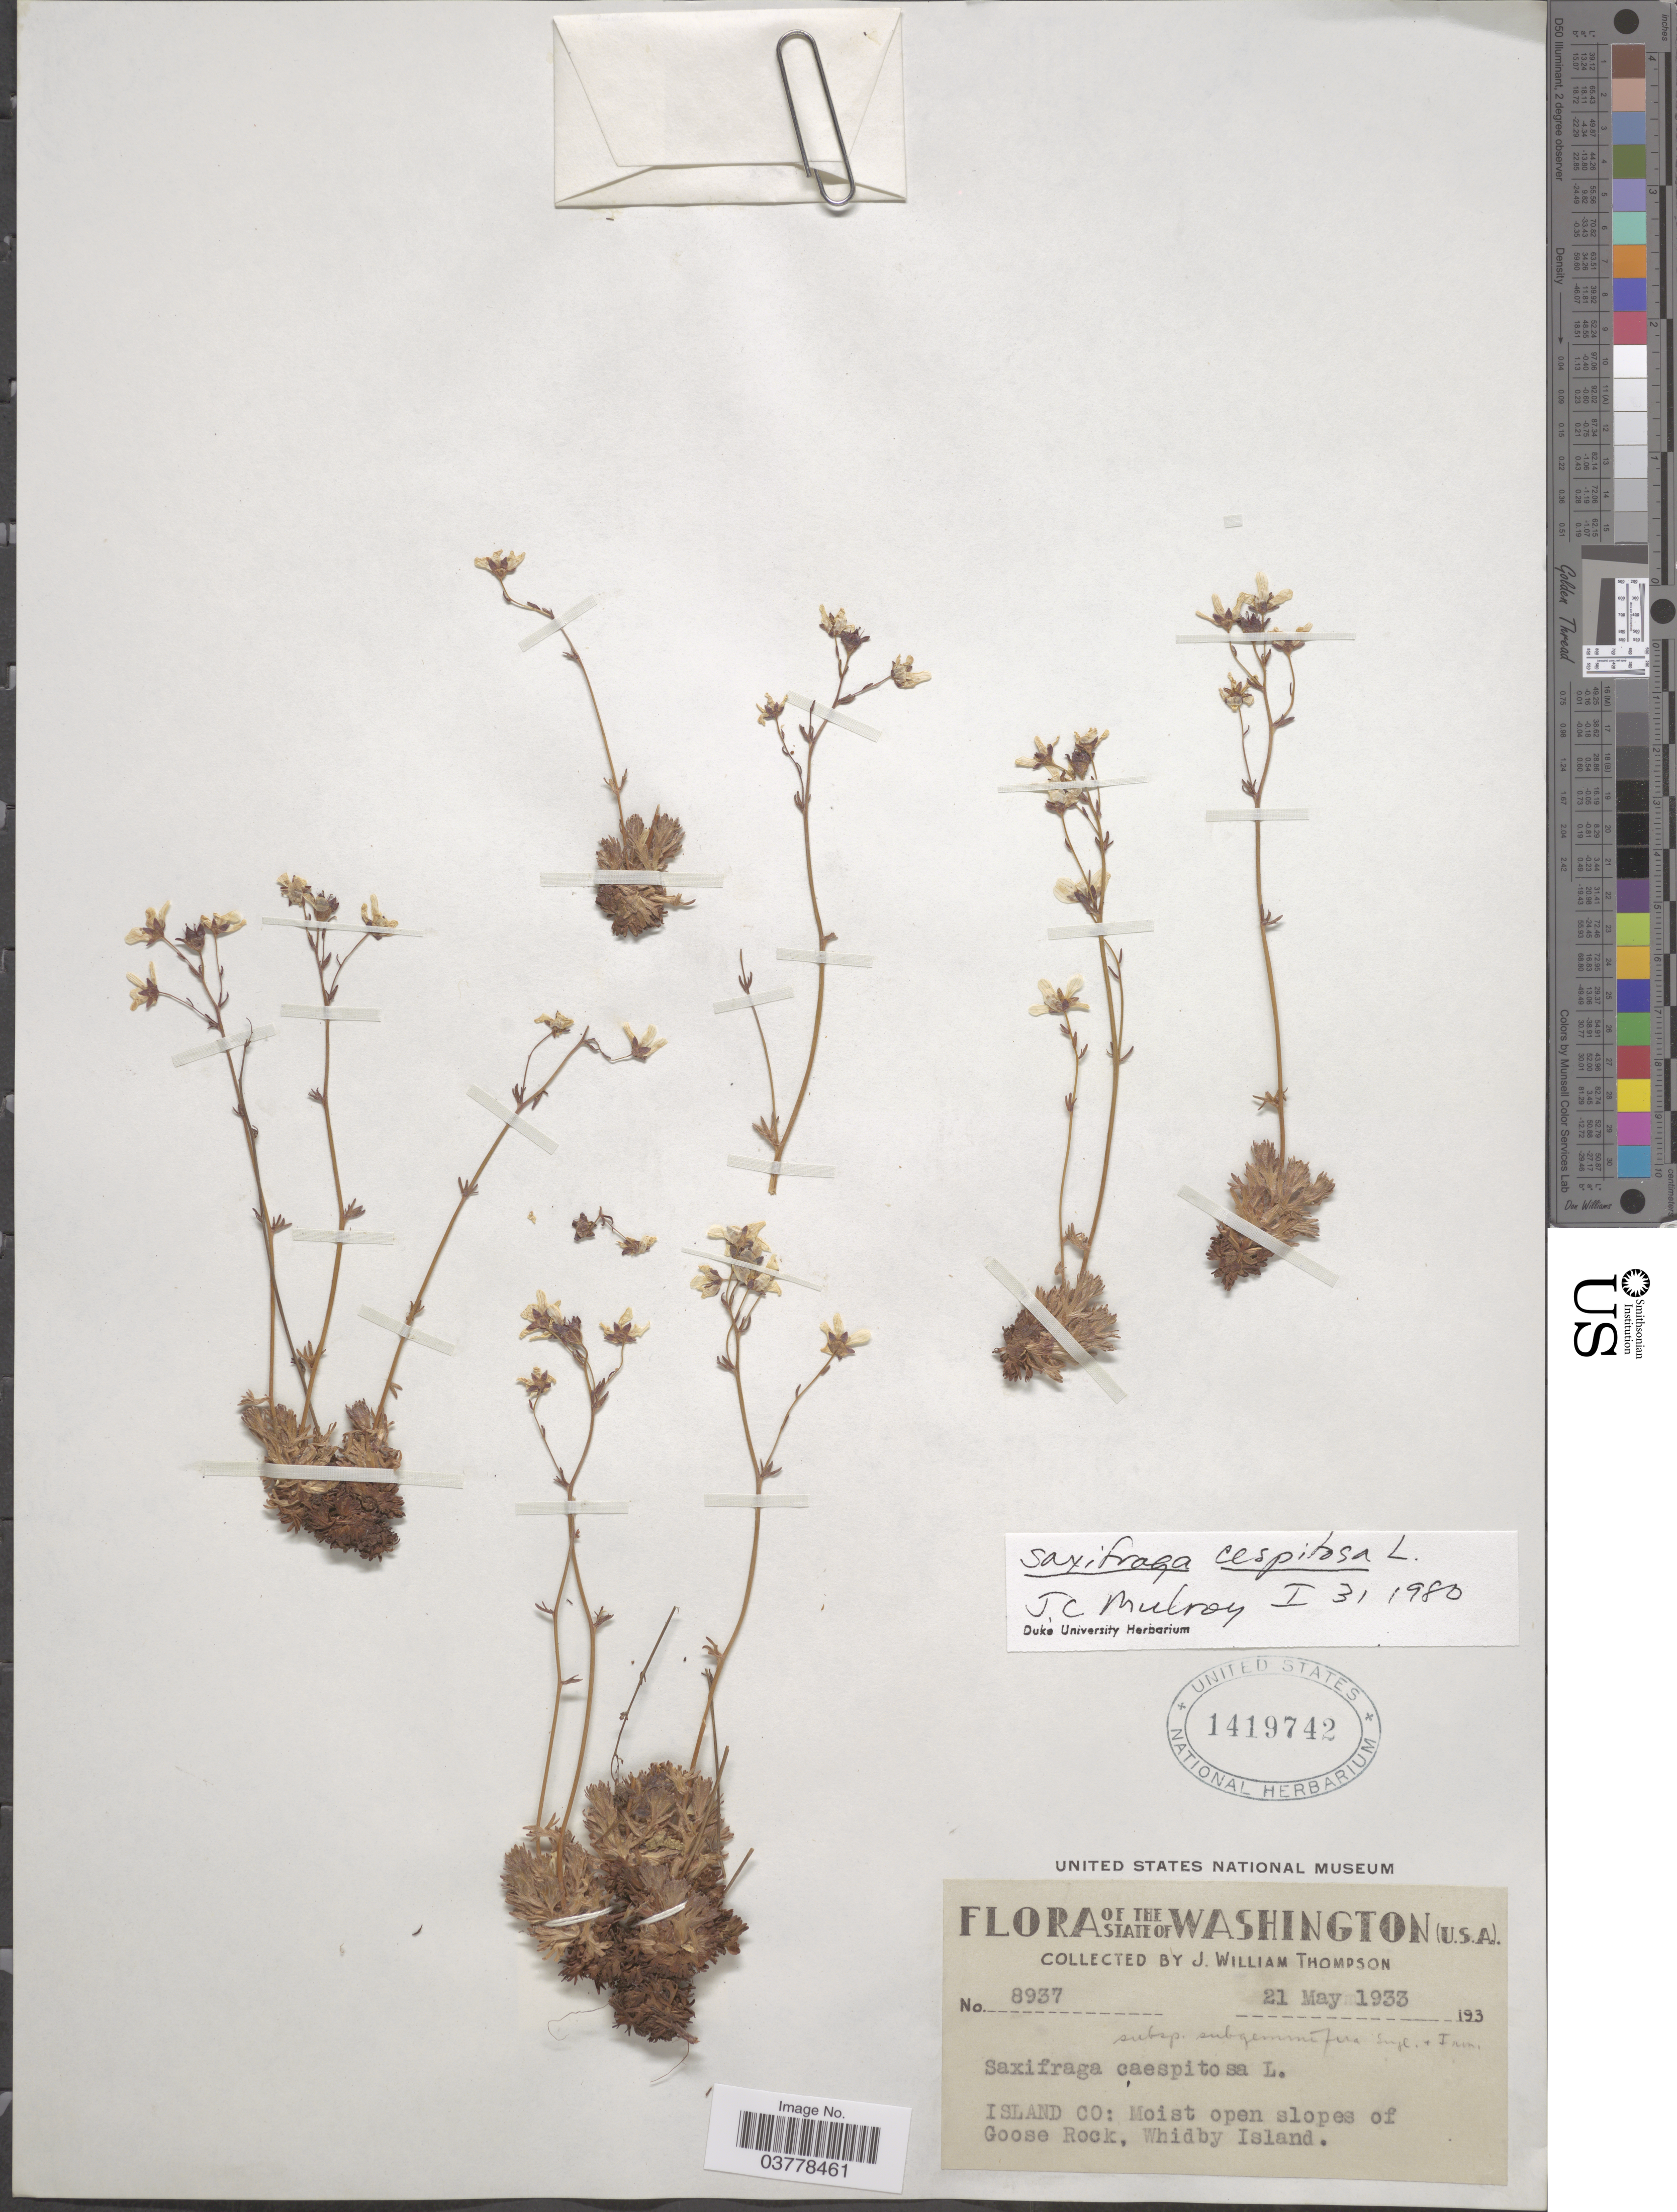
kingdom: Plantae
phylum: Tracheophyta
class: Magnoliopsida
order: Saxifragales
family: Saxifragaceae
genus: Saxifraga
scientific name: Saxifraga caespitosa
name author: L.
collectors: J. W. Thompson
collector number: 8937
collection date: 1933-05-21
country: United States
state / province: Washington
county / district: Island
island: Whidbey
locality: Island Co: Moist open slopes of Goose Rock. Whidby Island.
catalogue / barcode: US 1419742